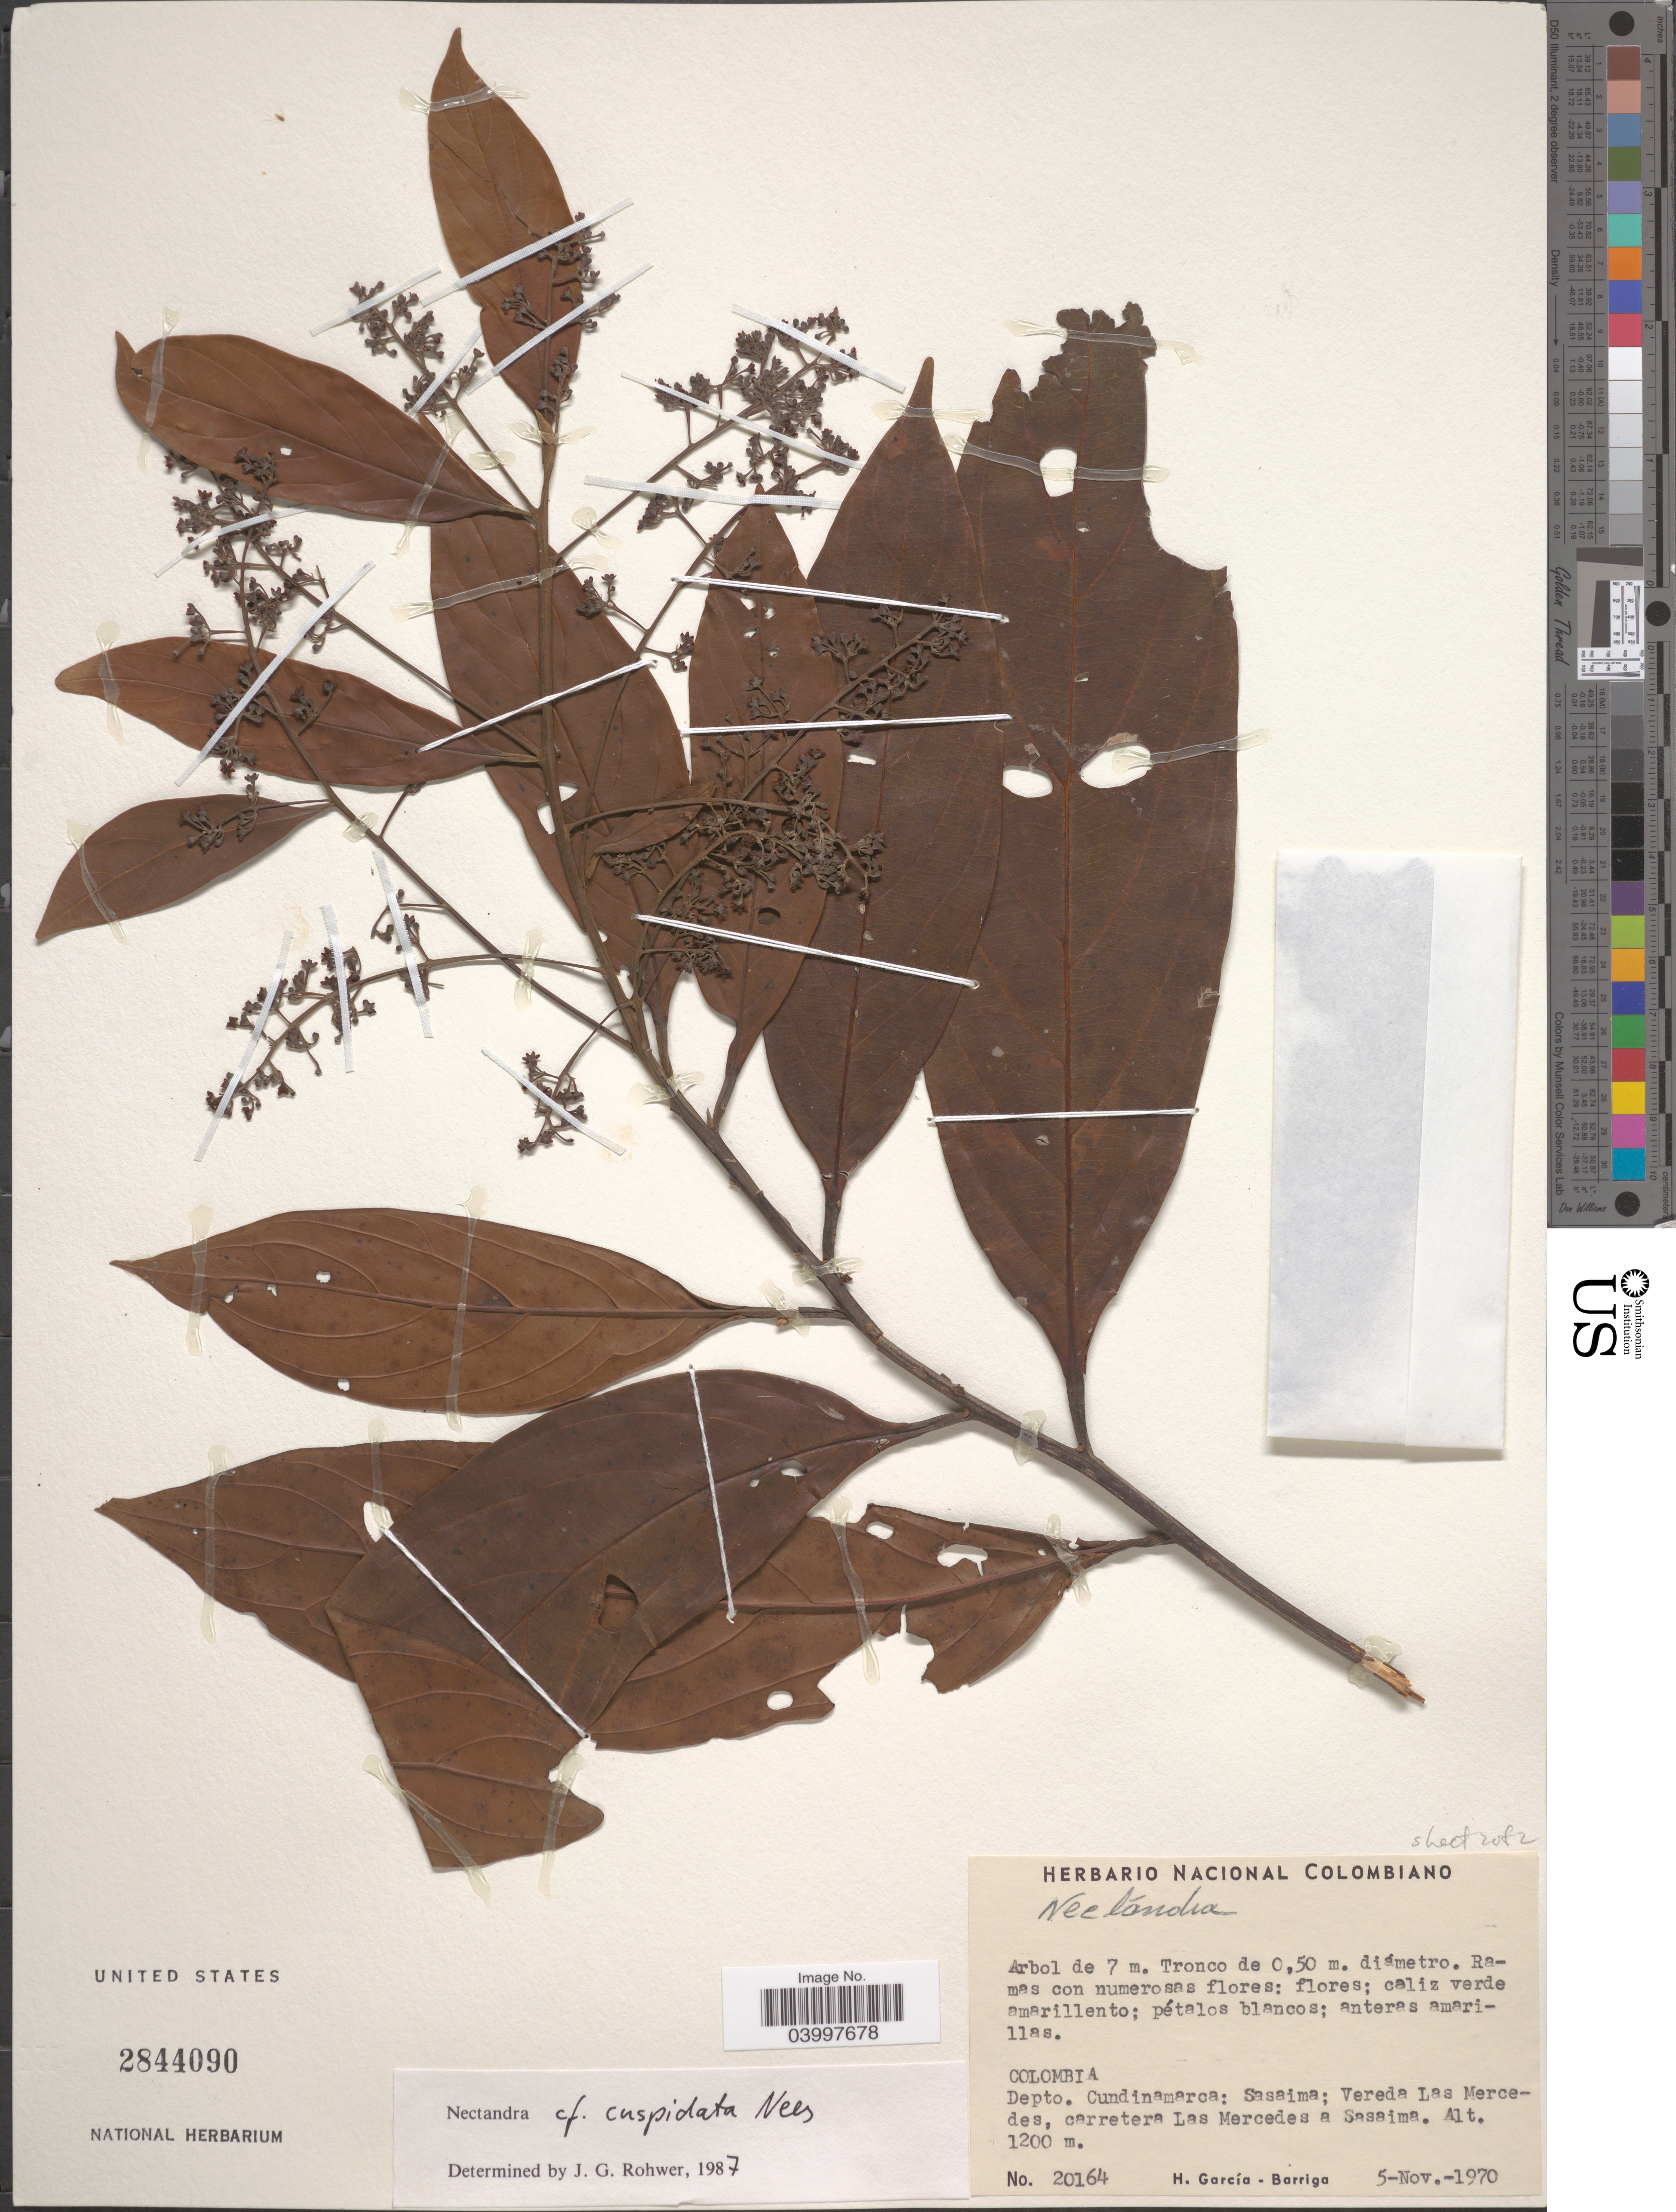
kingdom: Plantae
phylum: Tracheophyta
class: Magnoliopsida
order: Laurales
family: Lauraceae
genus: Nectandra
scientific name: Nectandra cuspidata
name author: Nees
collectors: H. García Barriga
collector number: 20164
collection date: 1970-11-05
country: Colombia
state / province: Cundinamarca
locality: Depto. Cundinamarca: Sasaima; Vereda Las Mercedes, carretera Las Mercedes a Sasaima.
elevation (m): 1200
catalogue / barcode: US 2844090